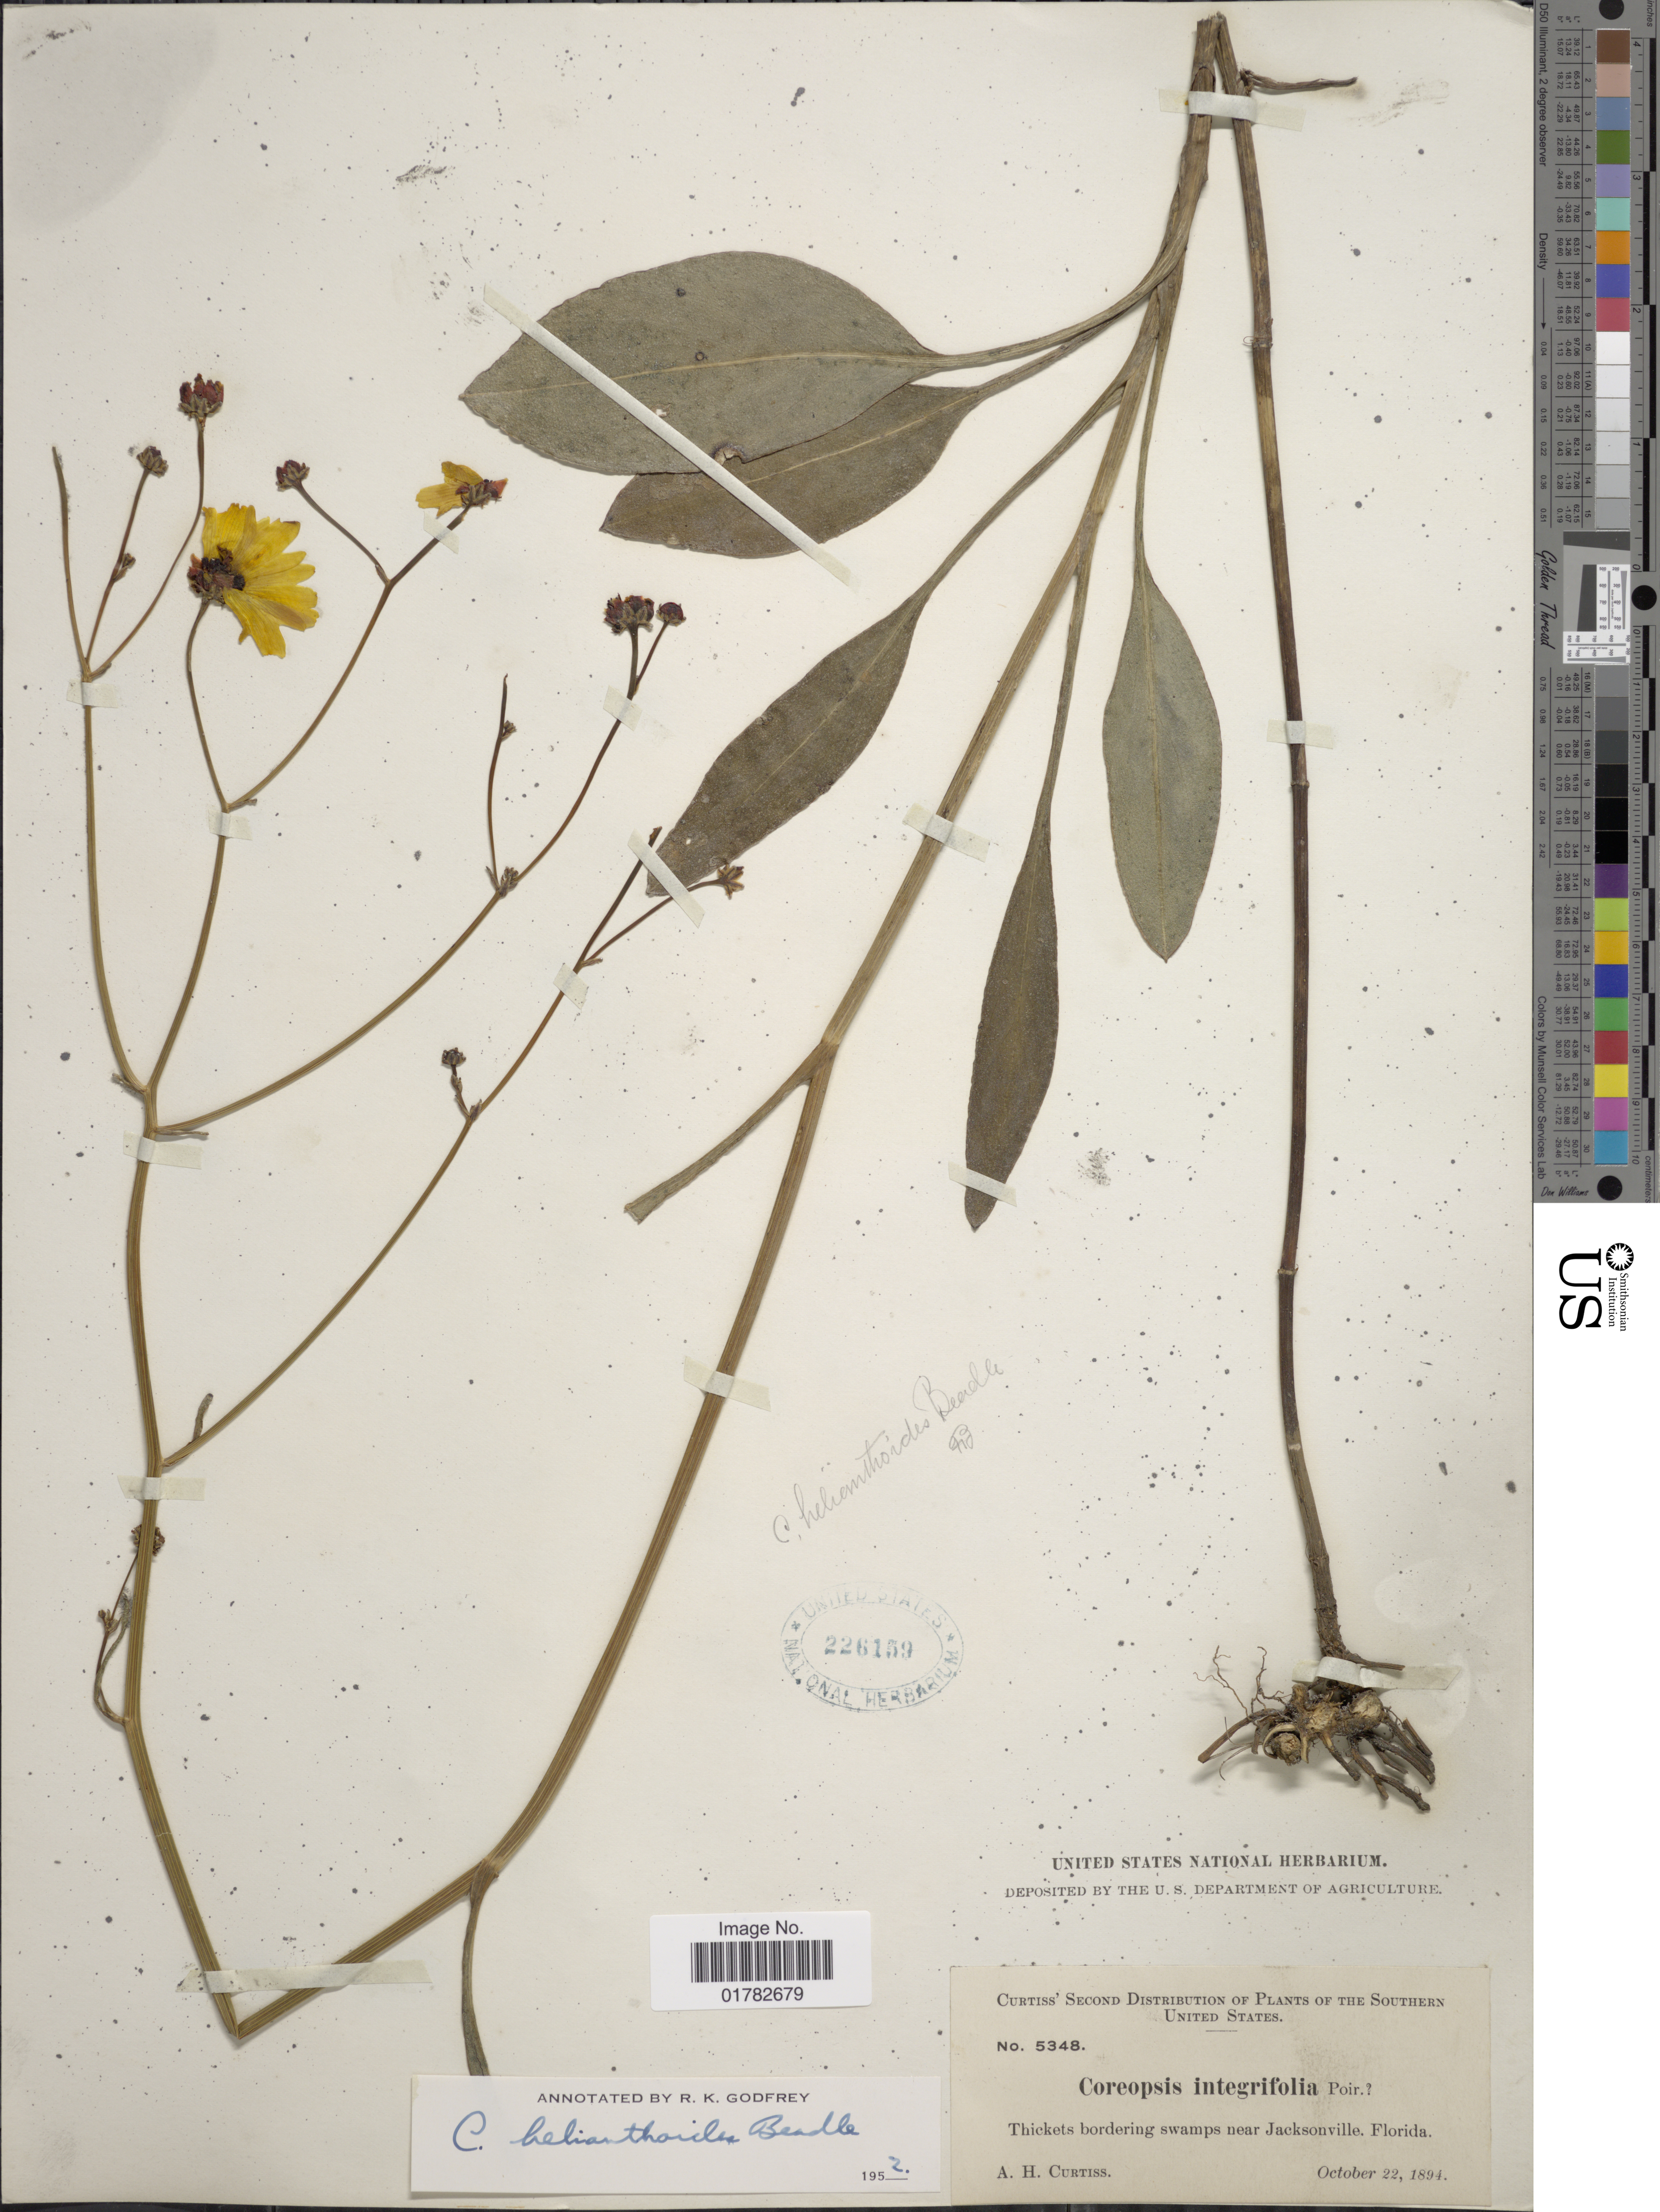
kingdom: Plantae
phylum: Tracheophyta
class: Magnoliopsida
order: Asterales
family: Asteraceae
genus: Coreopsis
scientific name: Coreopsis helianthoides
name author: Beadle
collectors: A. H. Curtiss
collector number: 5348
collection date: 1894-10-22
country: United States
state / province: Florida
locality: Southern United States, thickets bordering swamps near Jacksonville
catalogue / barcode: US 226159